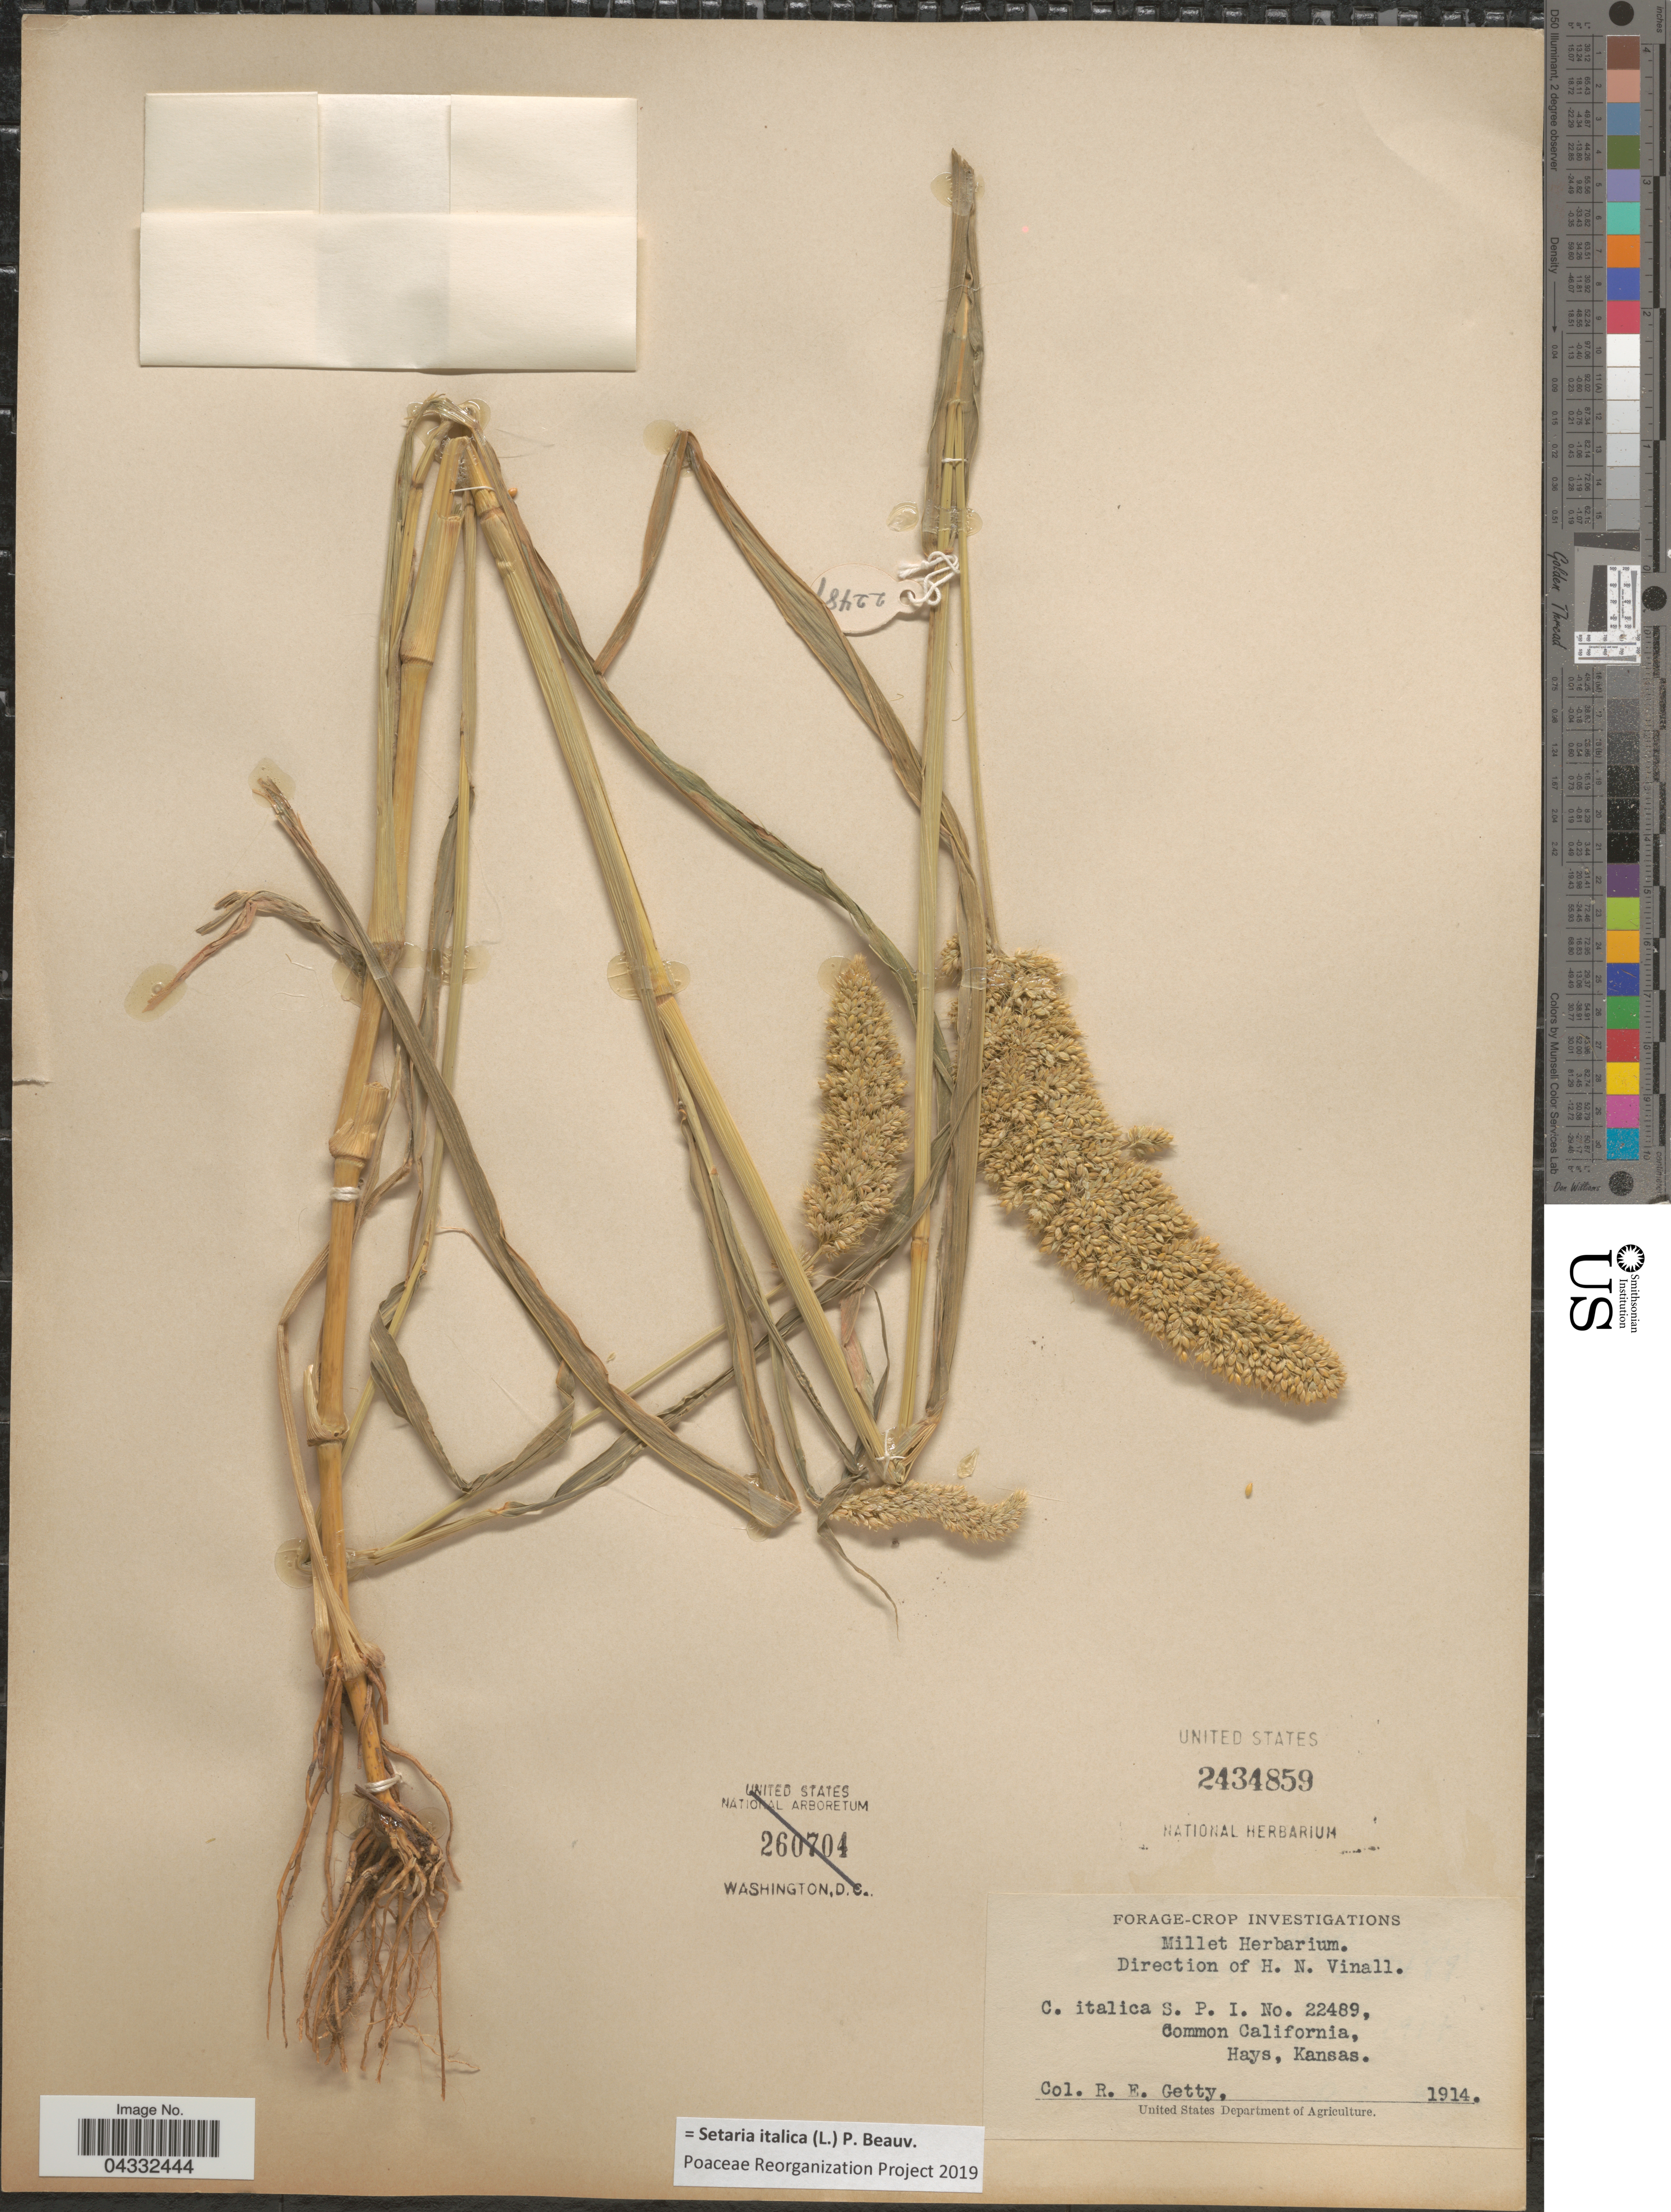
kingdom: Plantae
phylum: Tracheophyta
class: Liliopsida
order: Poales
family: Poaceae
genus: Setaria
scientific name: Setaria italica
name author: (L.) P. Beauv.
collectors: R. Getty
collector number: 22489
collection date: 1914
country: United States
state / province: Kansas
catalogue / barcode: US 2434859